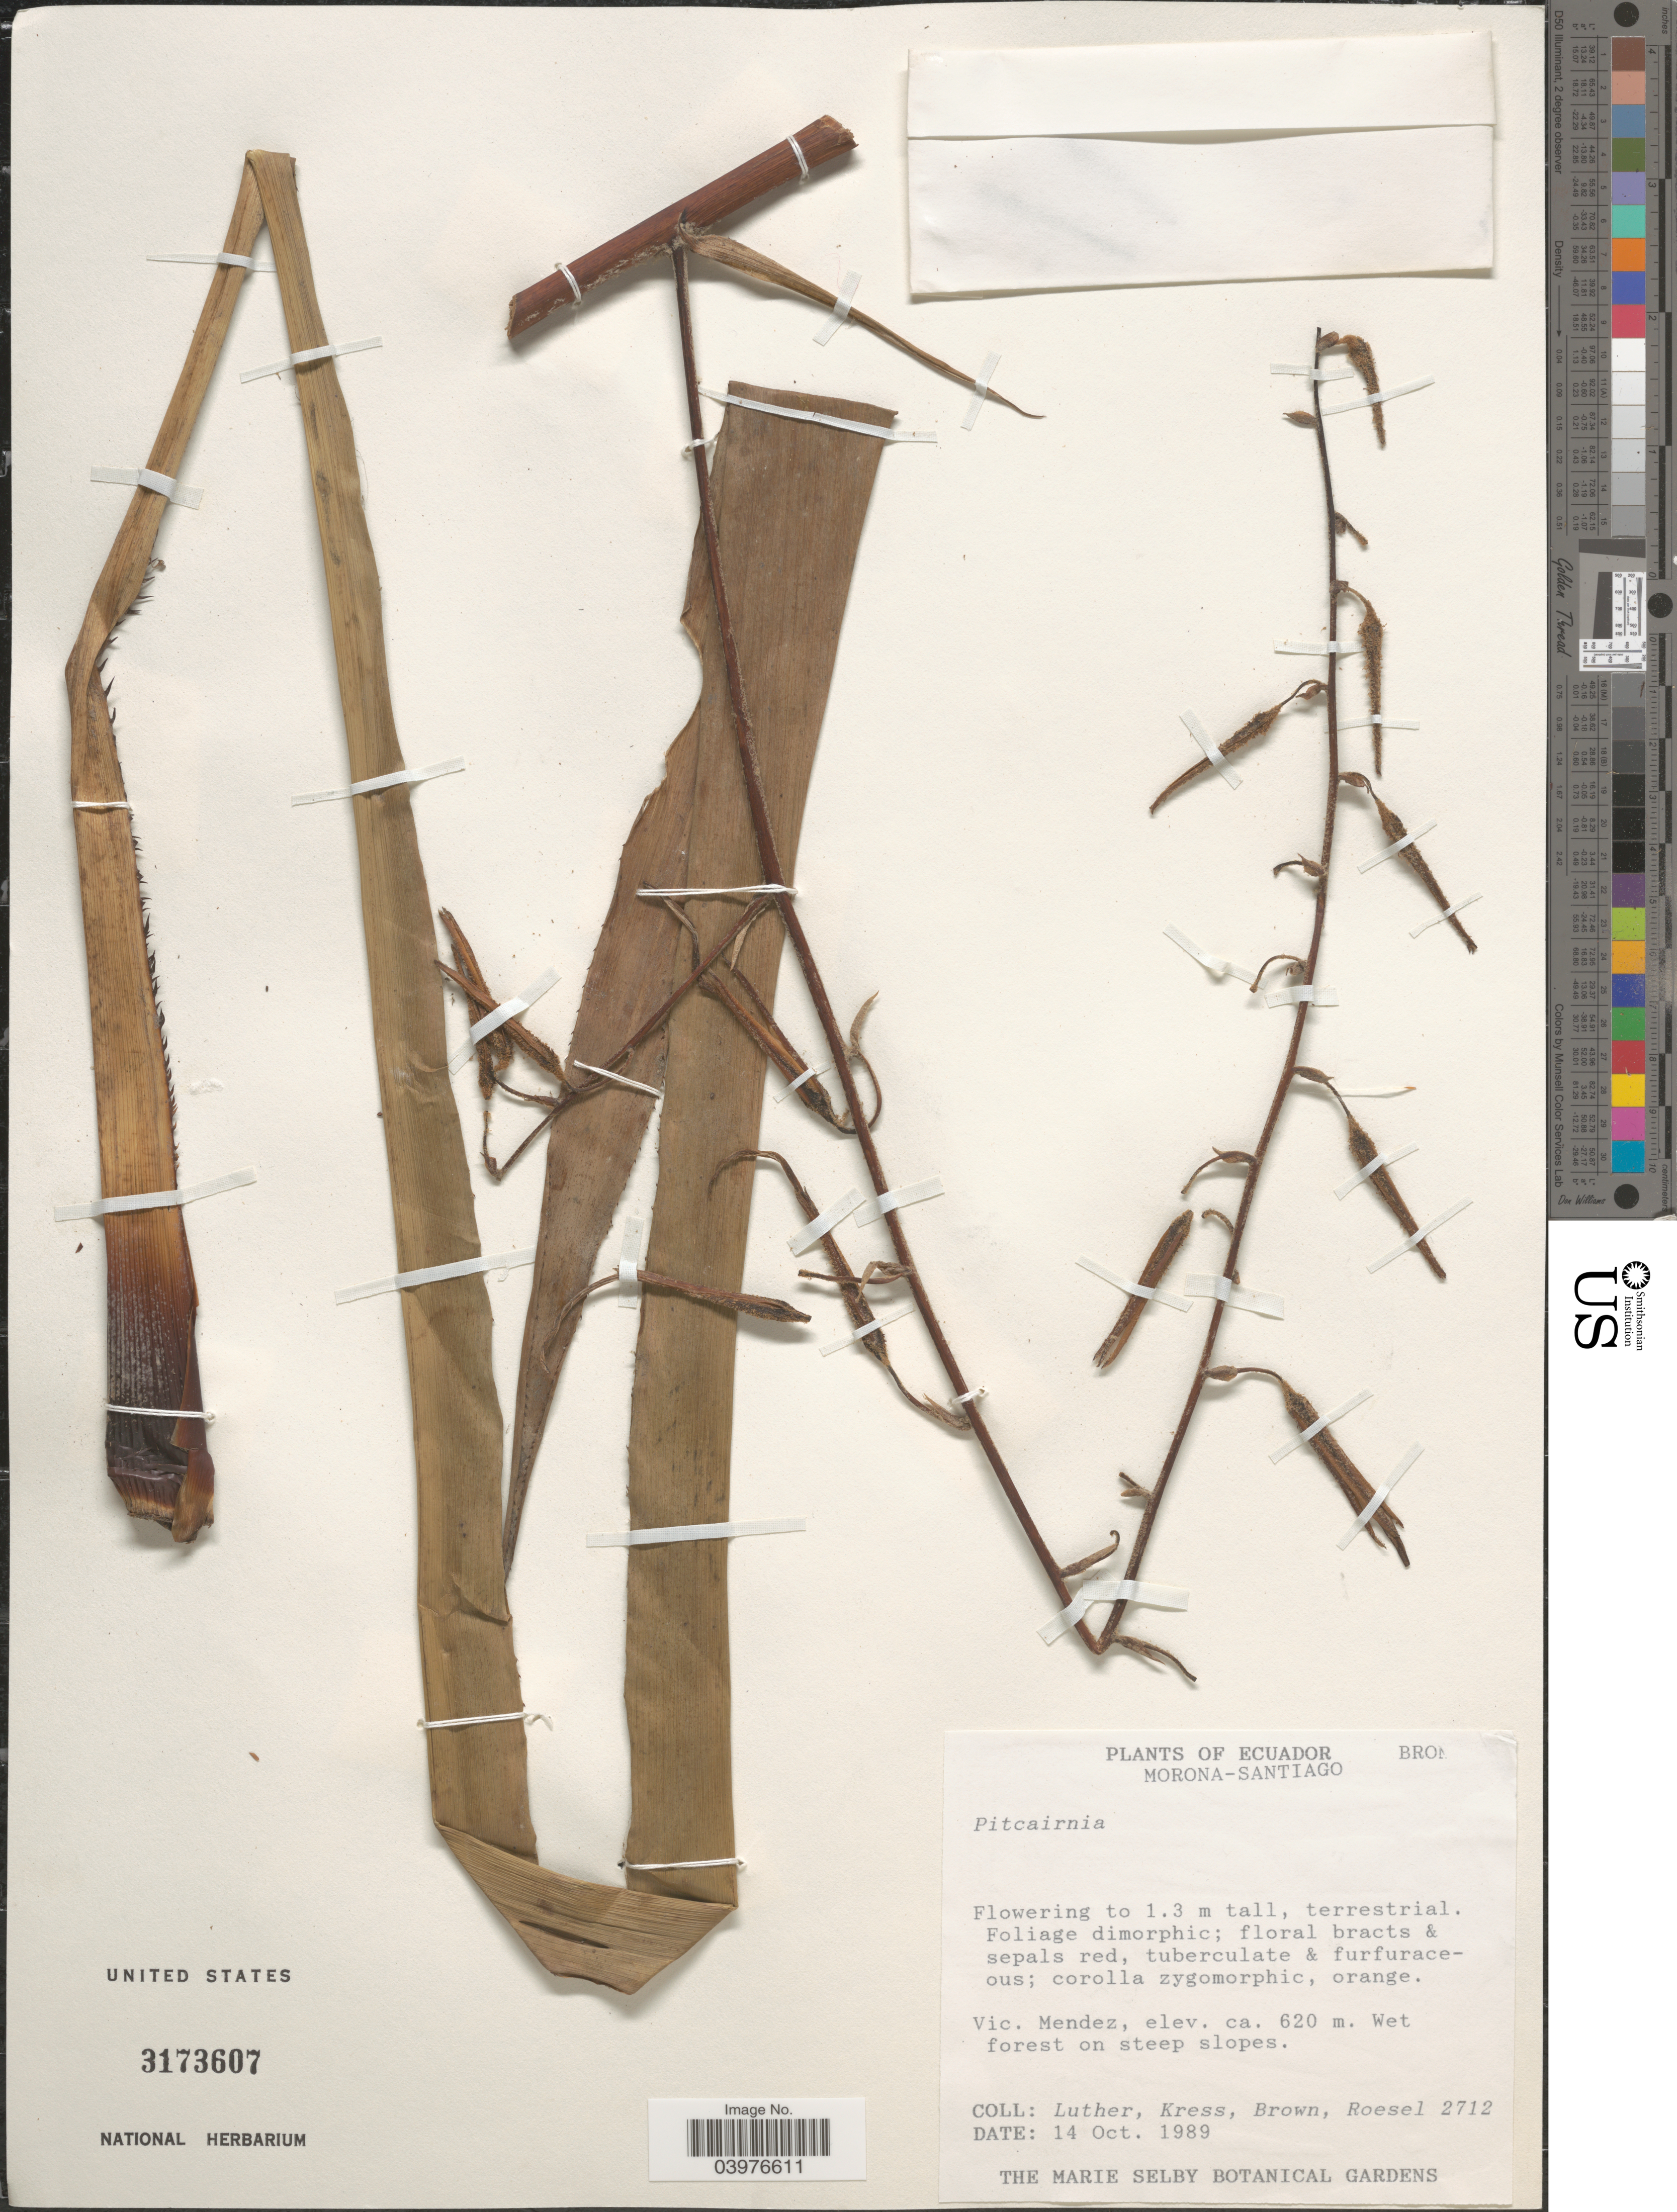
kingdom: Plantae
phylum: Tracheophyta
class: Liliopsida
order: Poales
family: Bromeliaceae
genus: Pitcairnia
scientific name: Pitcairnia sp.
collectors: -- Luther, -- Kress, -- Brown & Roesel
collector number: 2712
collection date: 1989-10-14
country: Ecuador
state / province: Morona-Santiago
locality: Vic. Mendez.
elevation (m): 620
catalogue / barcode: US 3173607